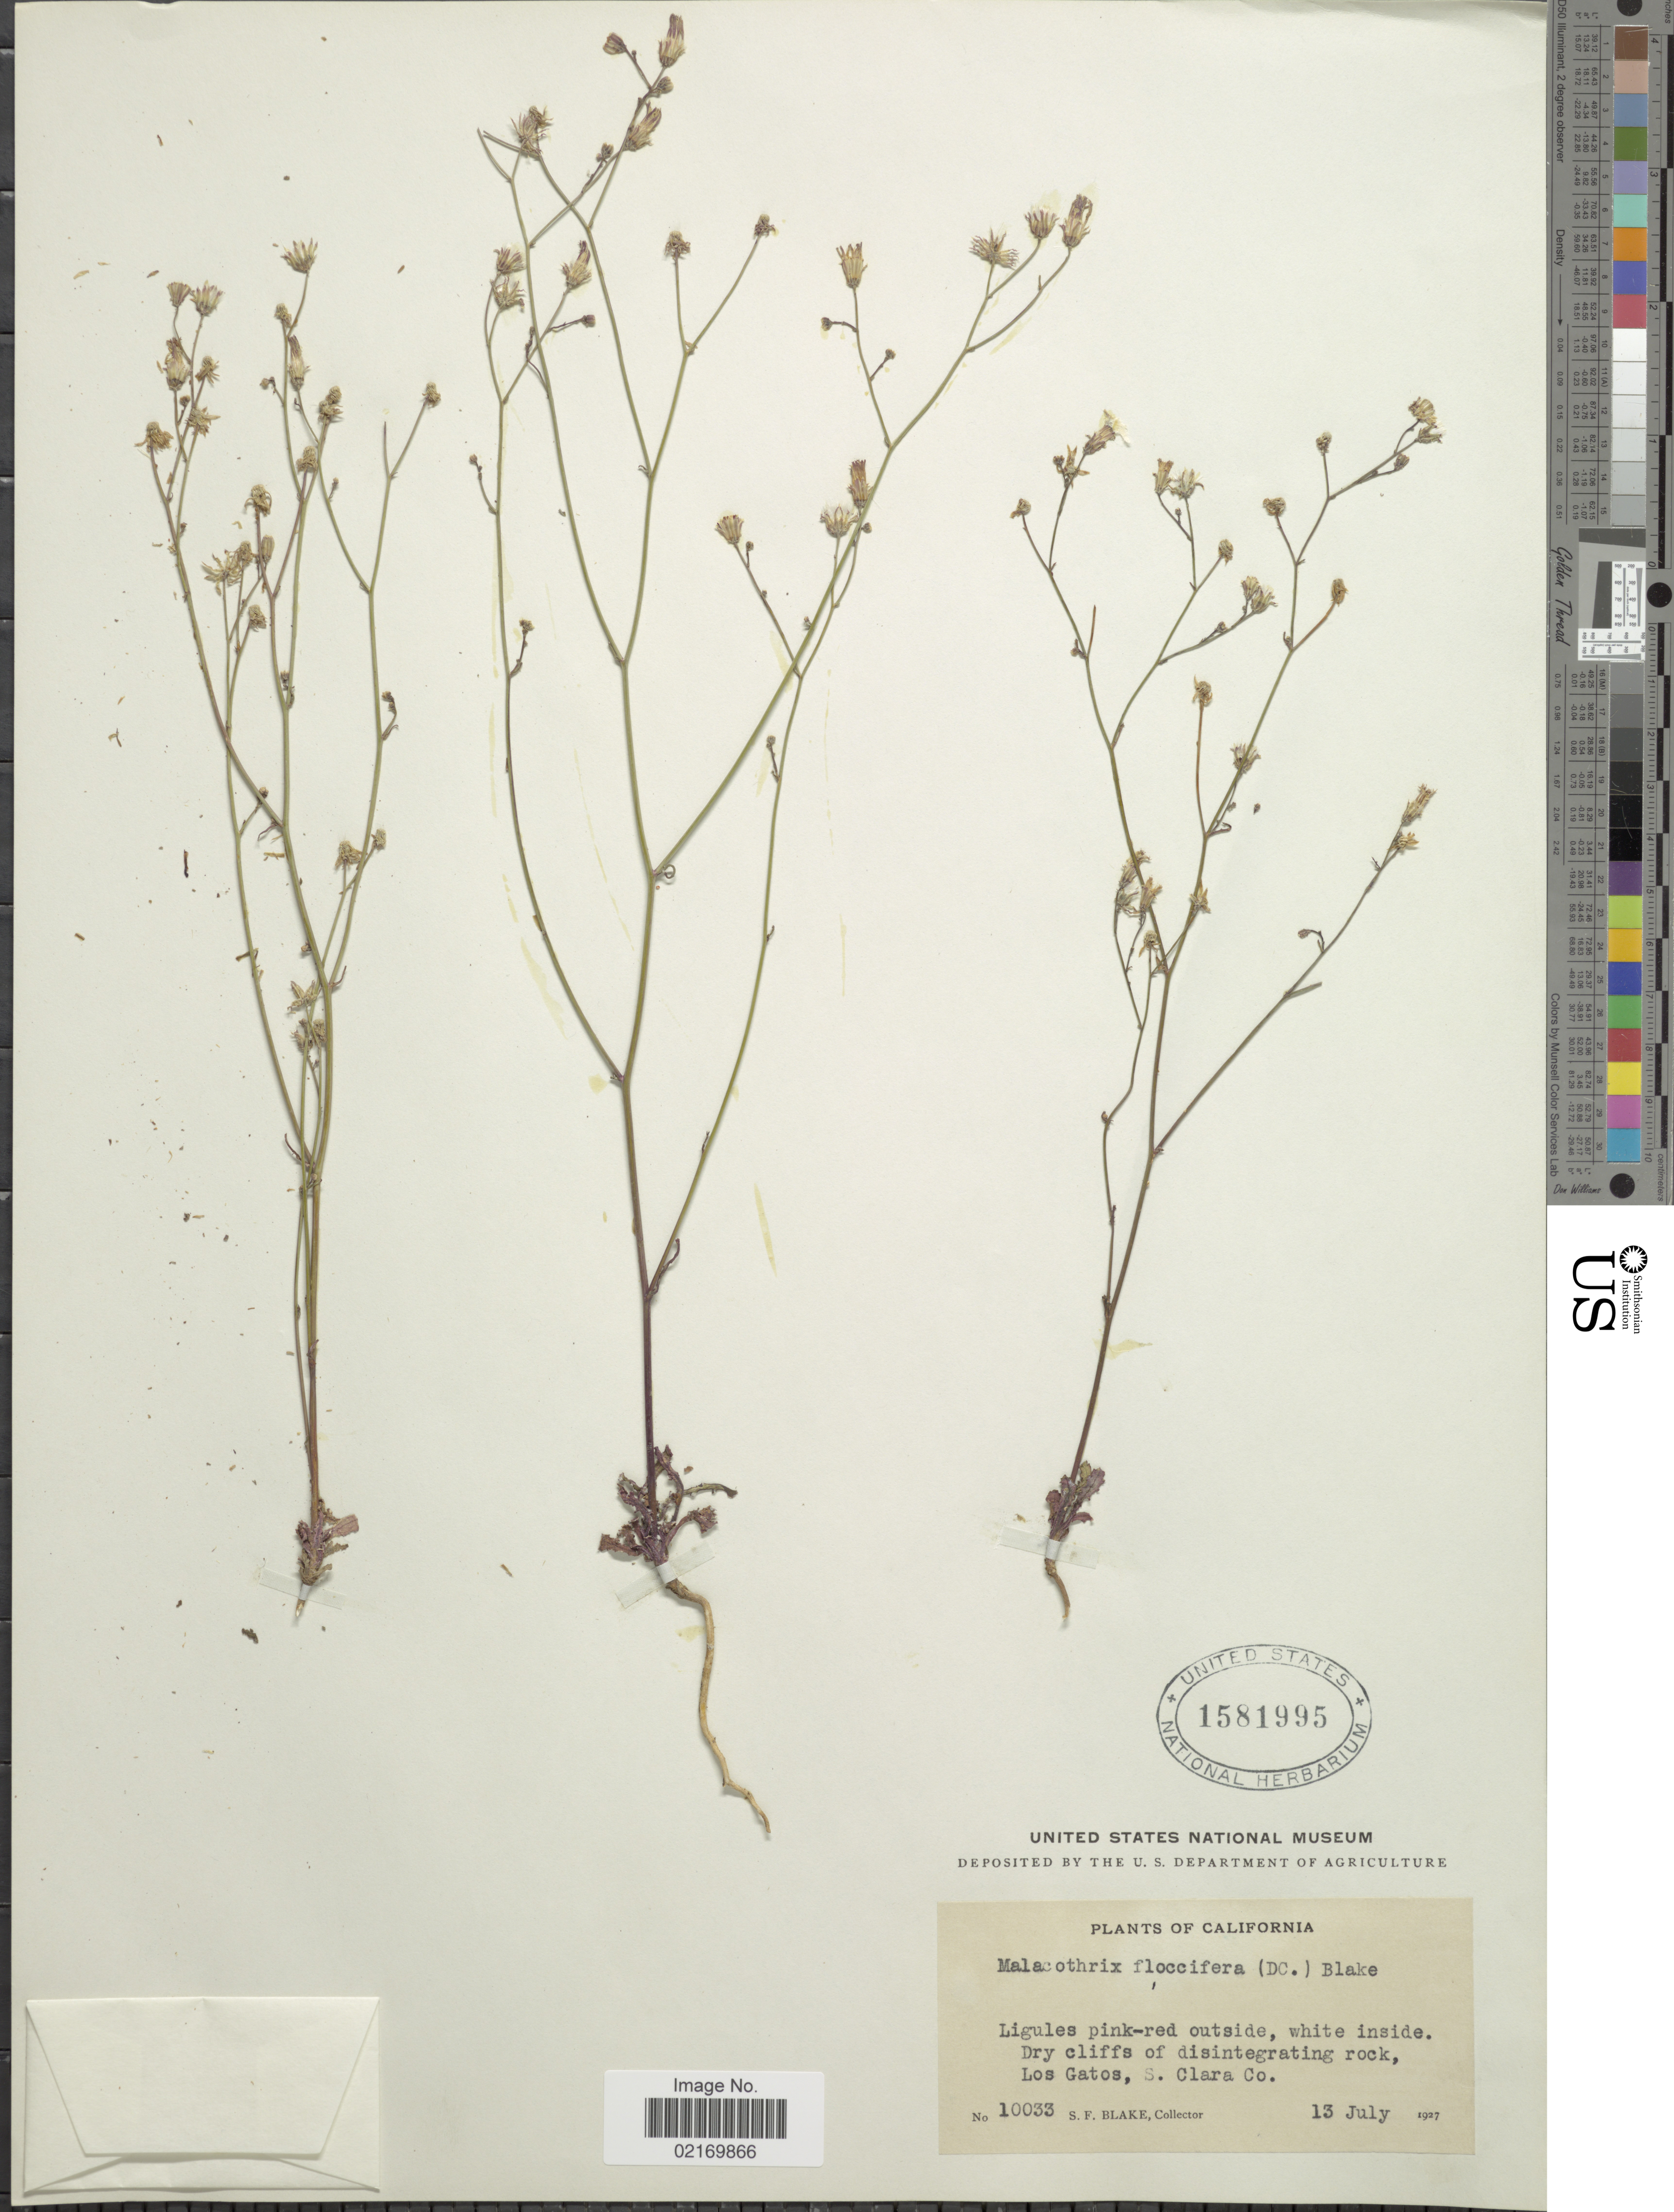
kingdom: Plantae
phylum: Tracheophyta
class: Magnoliopsida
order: Asterales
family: Asteraceae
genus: Malacothrix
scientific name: Malacothrix floccifera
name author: (DC.) S.F. Blake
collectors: S. Blake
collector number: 10033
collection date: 1927-07-13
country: United States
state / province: California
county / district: Santa Clara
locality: Los Gatos, S. Clara Co.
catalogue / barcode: US 1581995